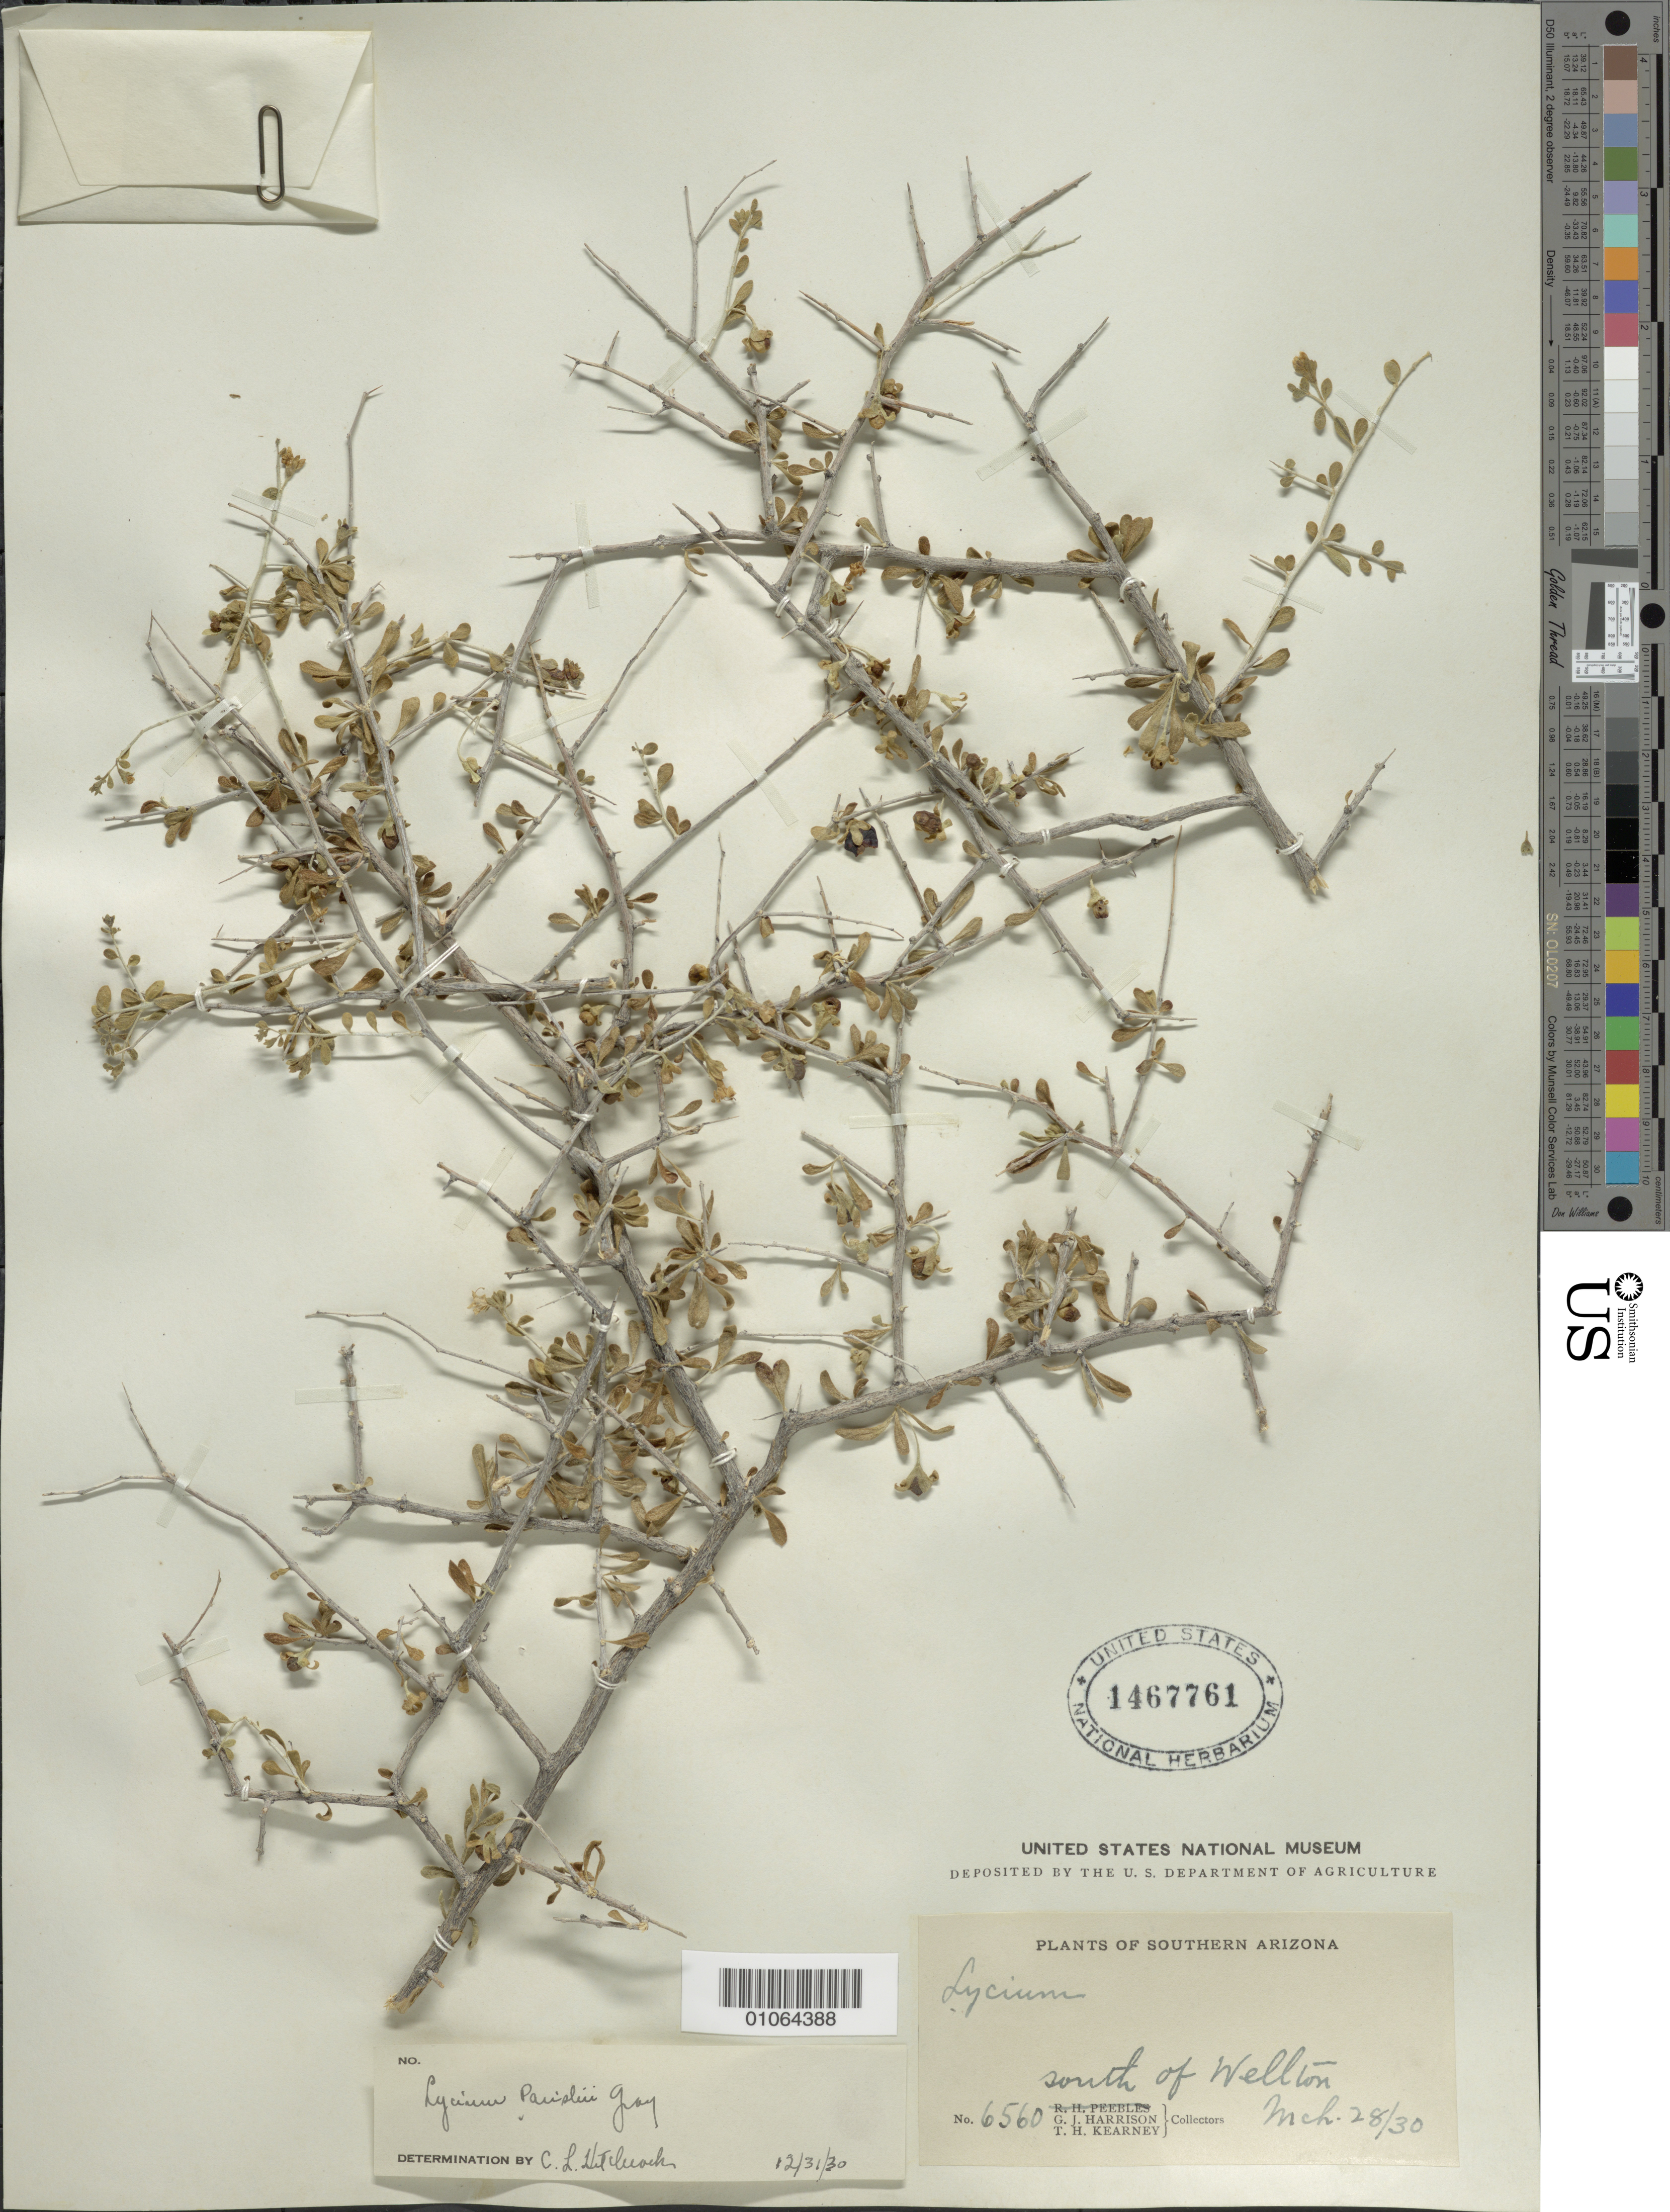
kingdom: Plantae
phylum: Tracheophyta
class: Magnoliopsida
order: Solanales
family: Solanaceae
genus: Lycium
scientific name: Lycium parishii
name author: A. Gray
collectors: G. J. Harrison & T. H. Kearney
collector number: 6560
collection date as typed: Transcribed d/m/y: 28/3/30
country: United States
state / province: Arizona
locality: Southern Arizona. South of Wellton.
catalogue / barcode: US 1467761